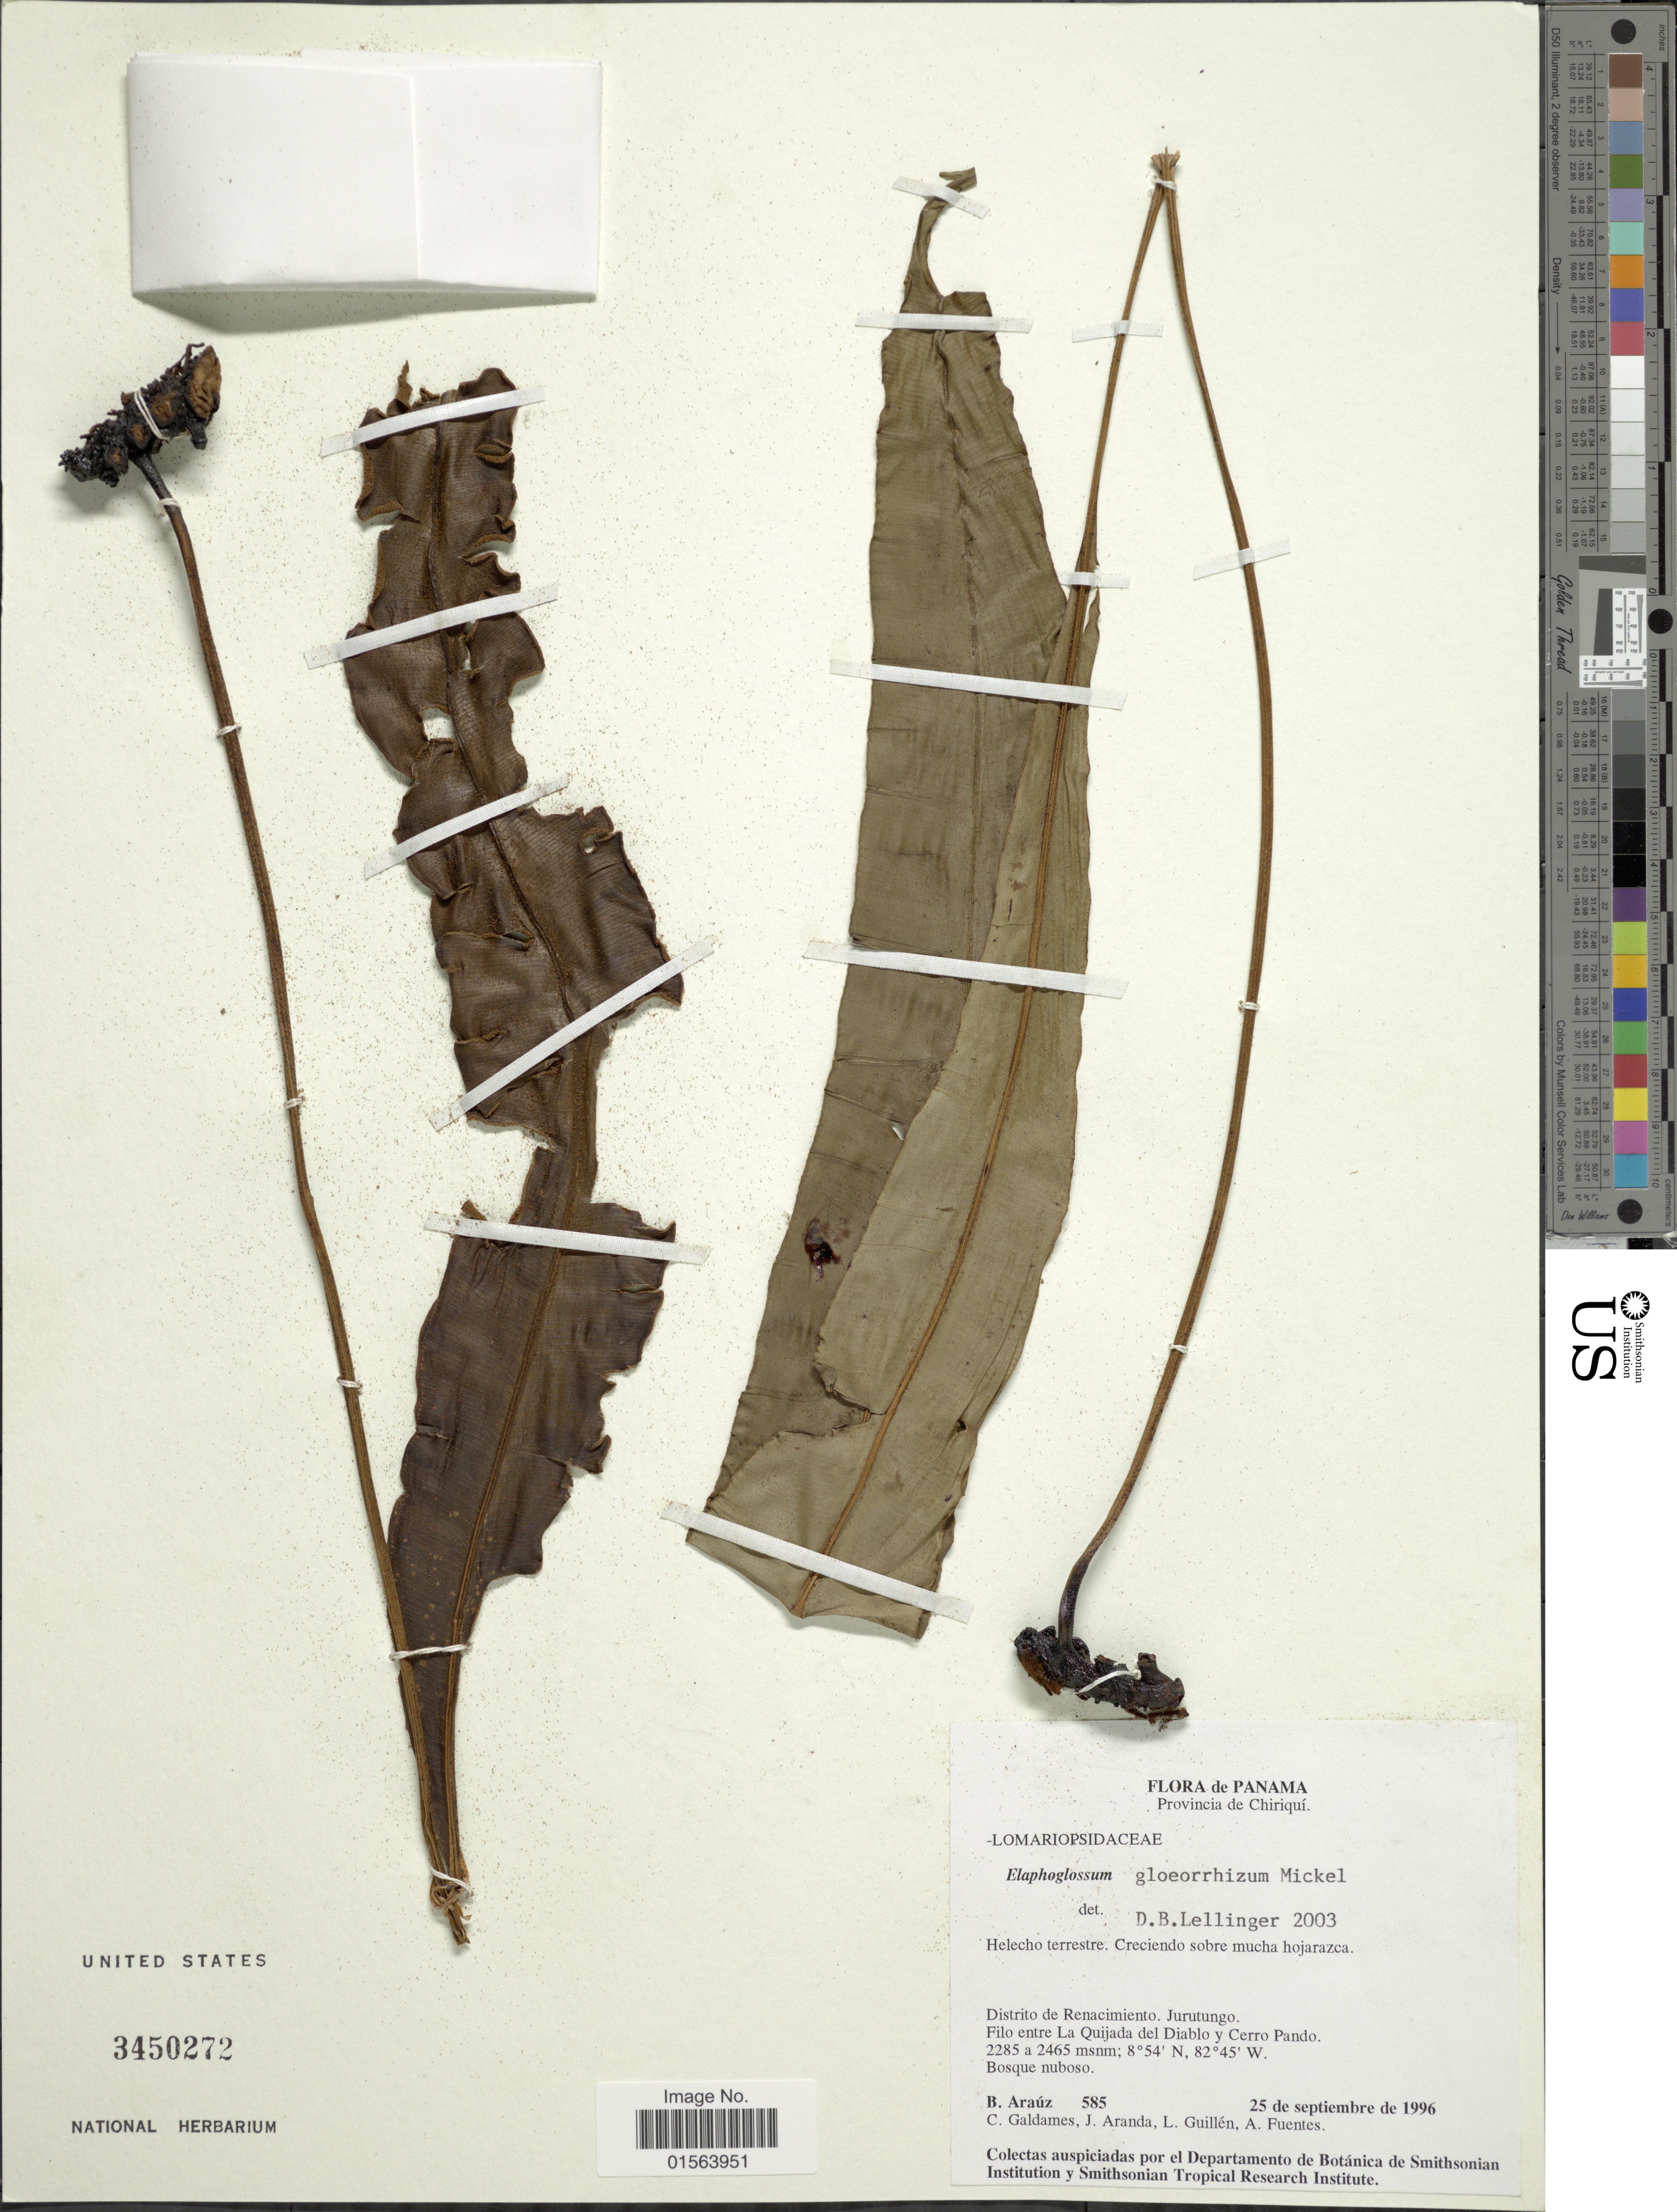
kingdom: Plantae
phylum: Tracheophyta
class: Polypodiopsida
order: Polypodiales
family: Dryopteridaceae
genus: Elaphoglossum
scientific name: Elaphoglossum gloeorrhizum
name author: Mickel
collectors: B. Araúz, C. Galdames, J. Aranda, L. Guillén & A. Fuentes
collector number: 585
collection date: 1996-09-25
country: Panama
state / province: Chiriqui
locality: Provincia de Chiriqui, Distrito de Renacimiento, Jurutungo, Filo entre La Quijada-del Diablo y Cerro Pando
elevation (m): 2285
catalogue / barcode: US 3450272